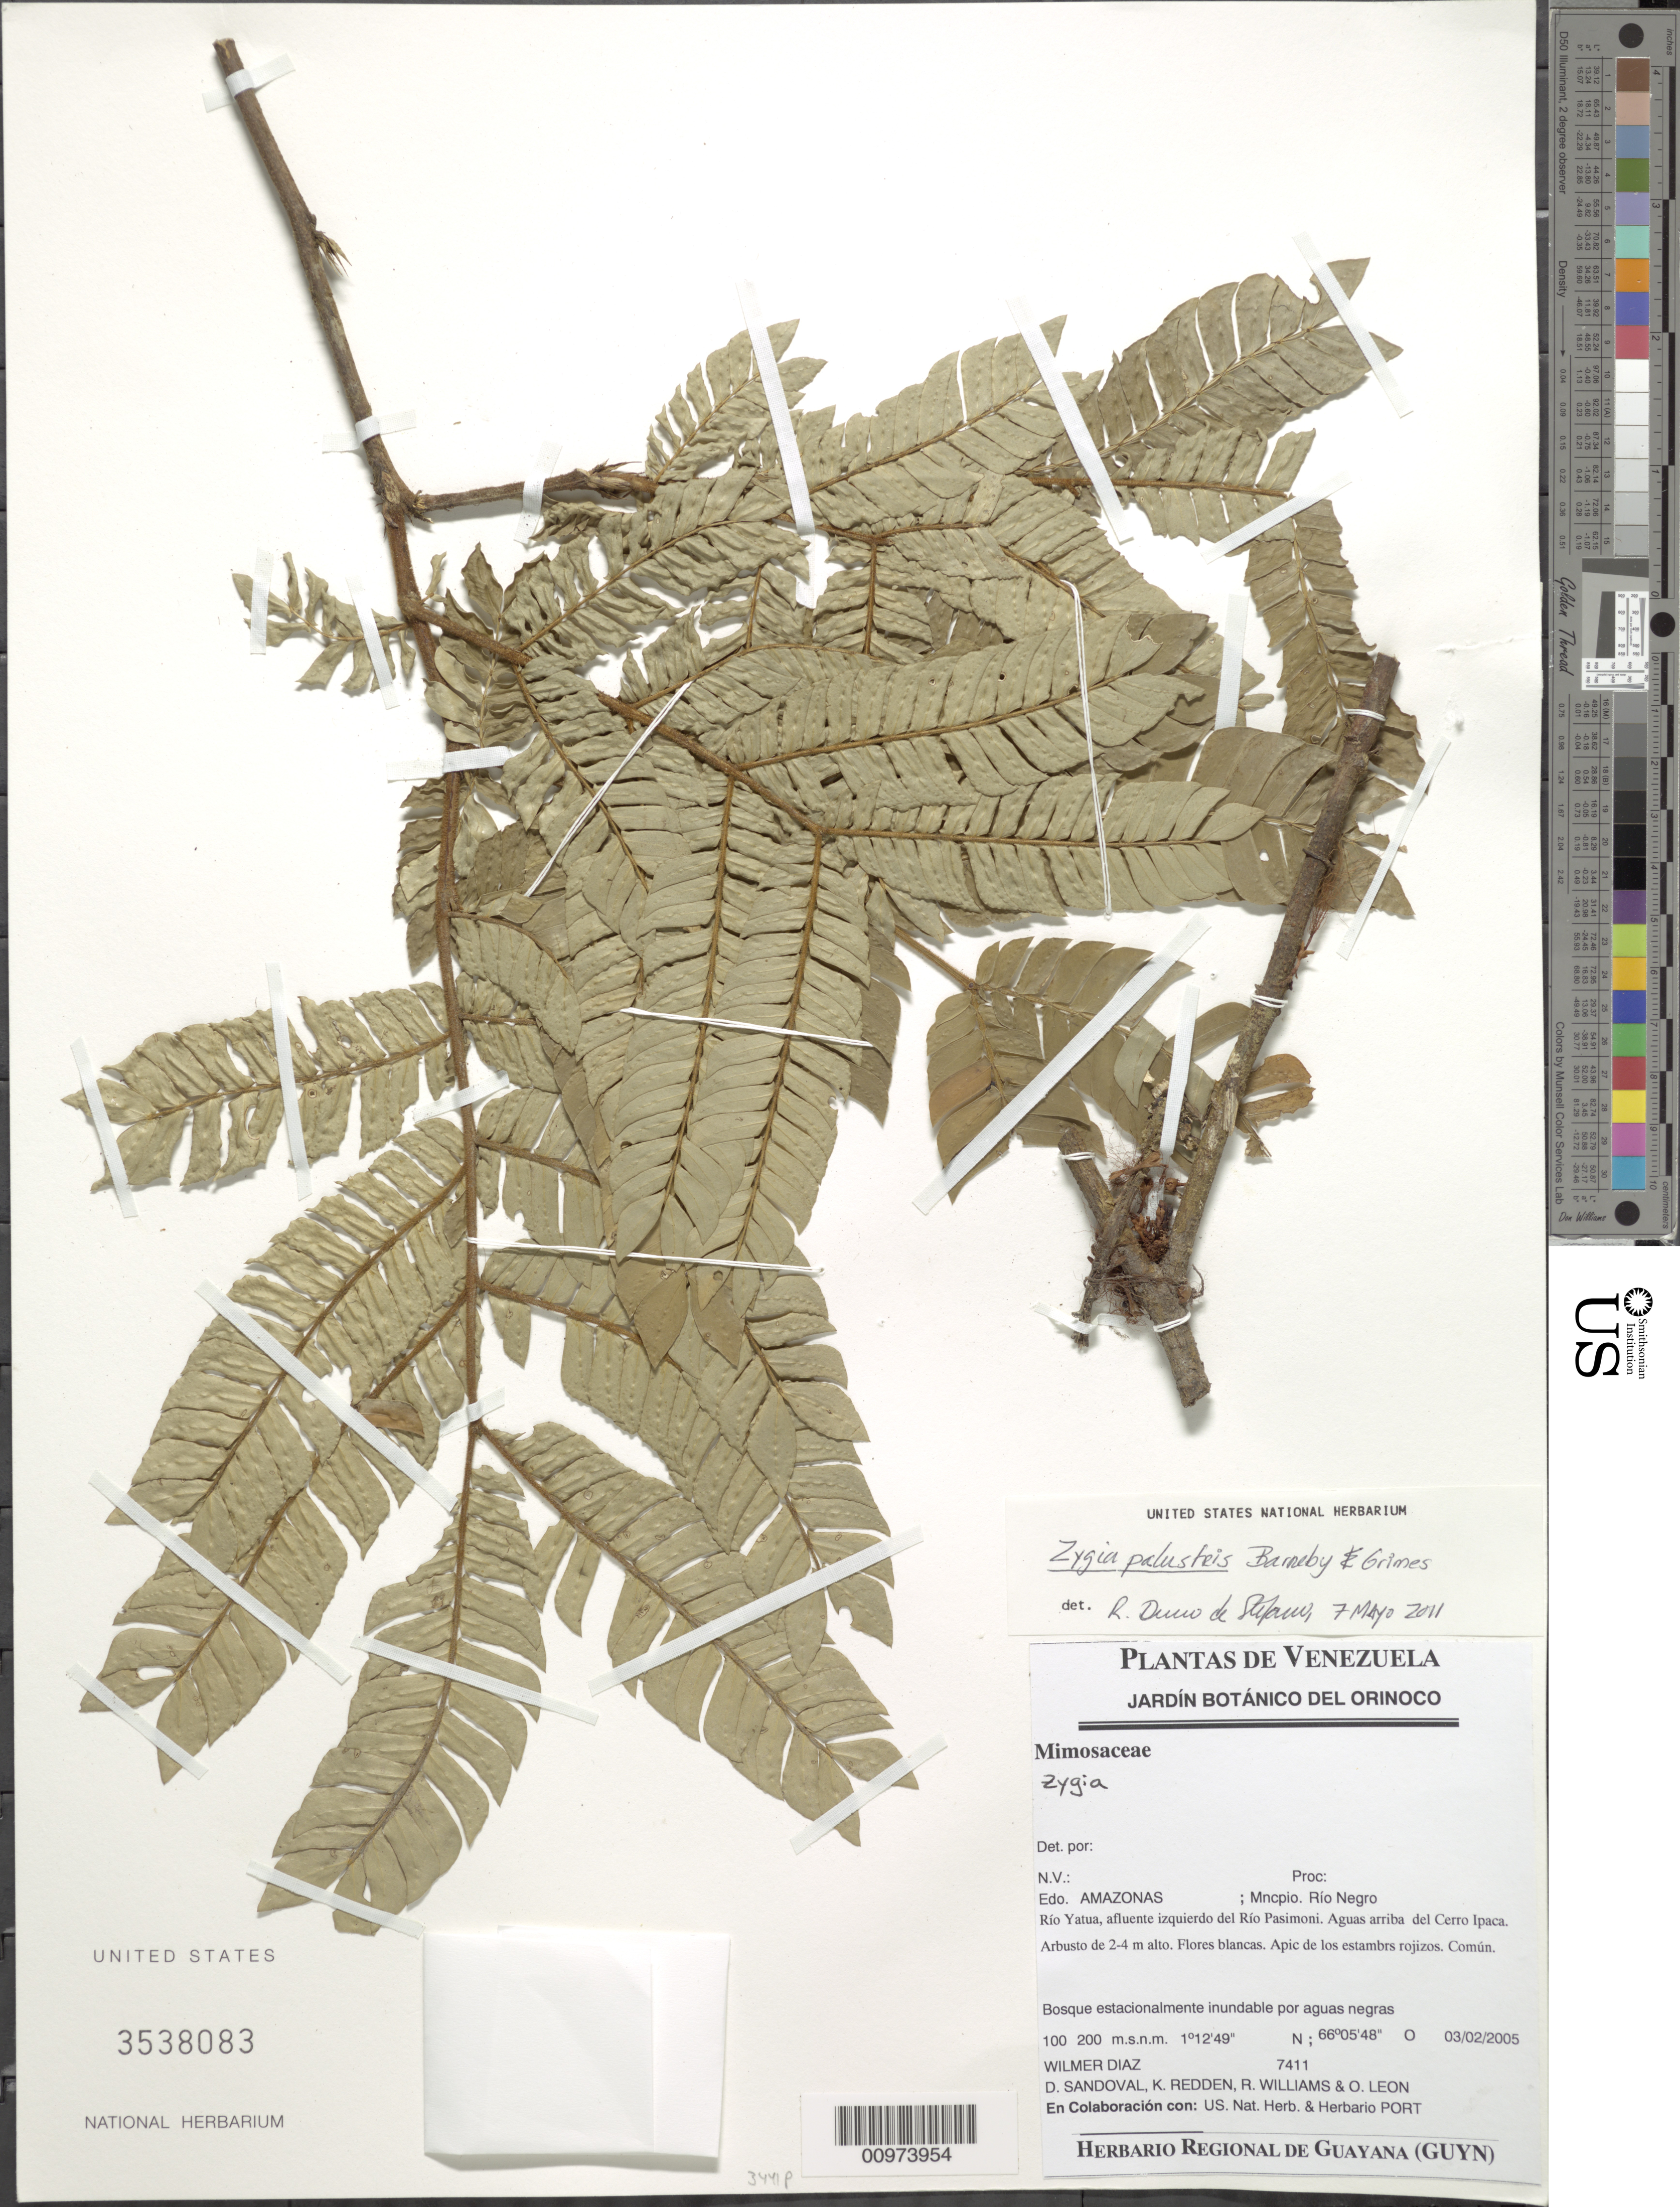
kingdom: Plantae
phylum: Tracheophyta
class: Magnoliopsida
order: Fabales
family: Fabaceae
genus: Zygia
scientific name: Zygia palustris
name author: Barneby & J.W. Grimes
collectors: W. Díaz P., D. Sandoval, K. M. Redden, R. Williams & et al.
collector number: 7411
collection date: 2005-02-03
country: Venezuela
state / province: Amazonas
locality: Mncpio. Rio Negro, Rio Yatua, afluente izquierdo del Rio Pasimoni, Aguas arriba del Cerro Ipaca.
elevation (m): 100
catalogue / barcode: US 3538083